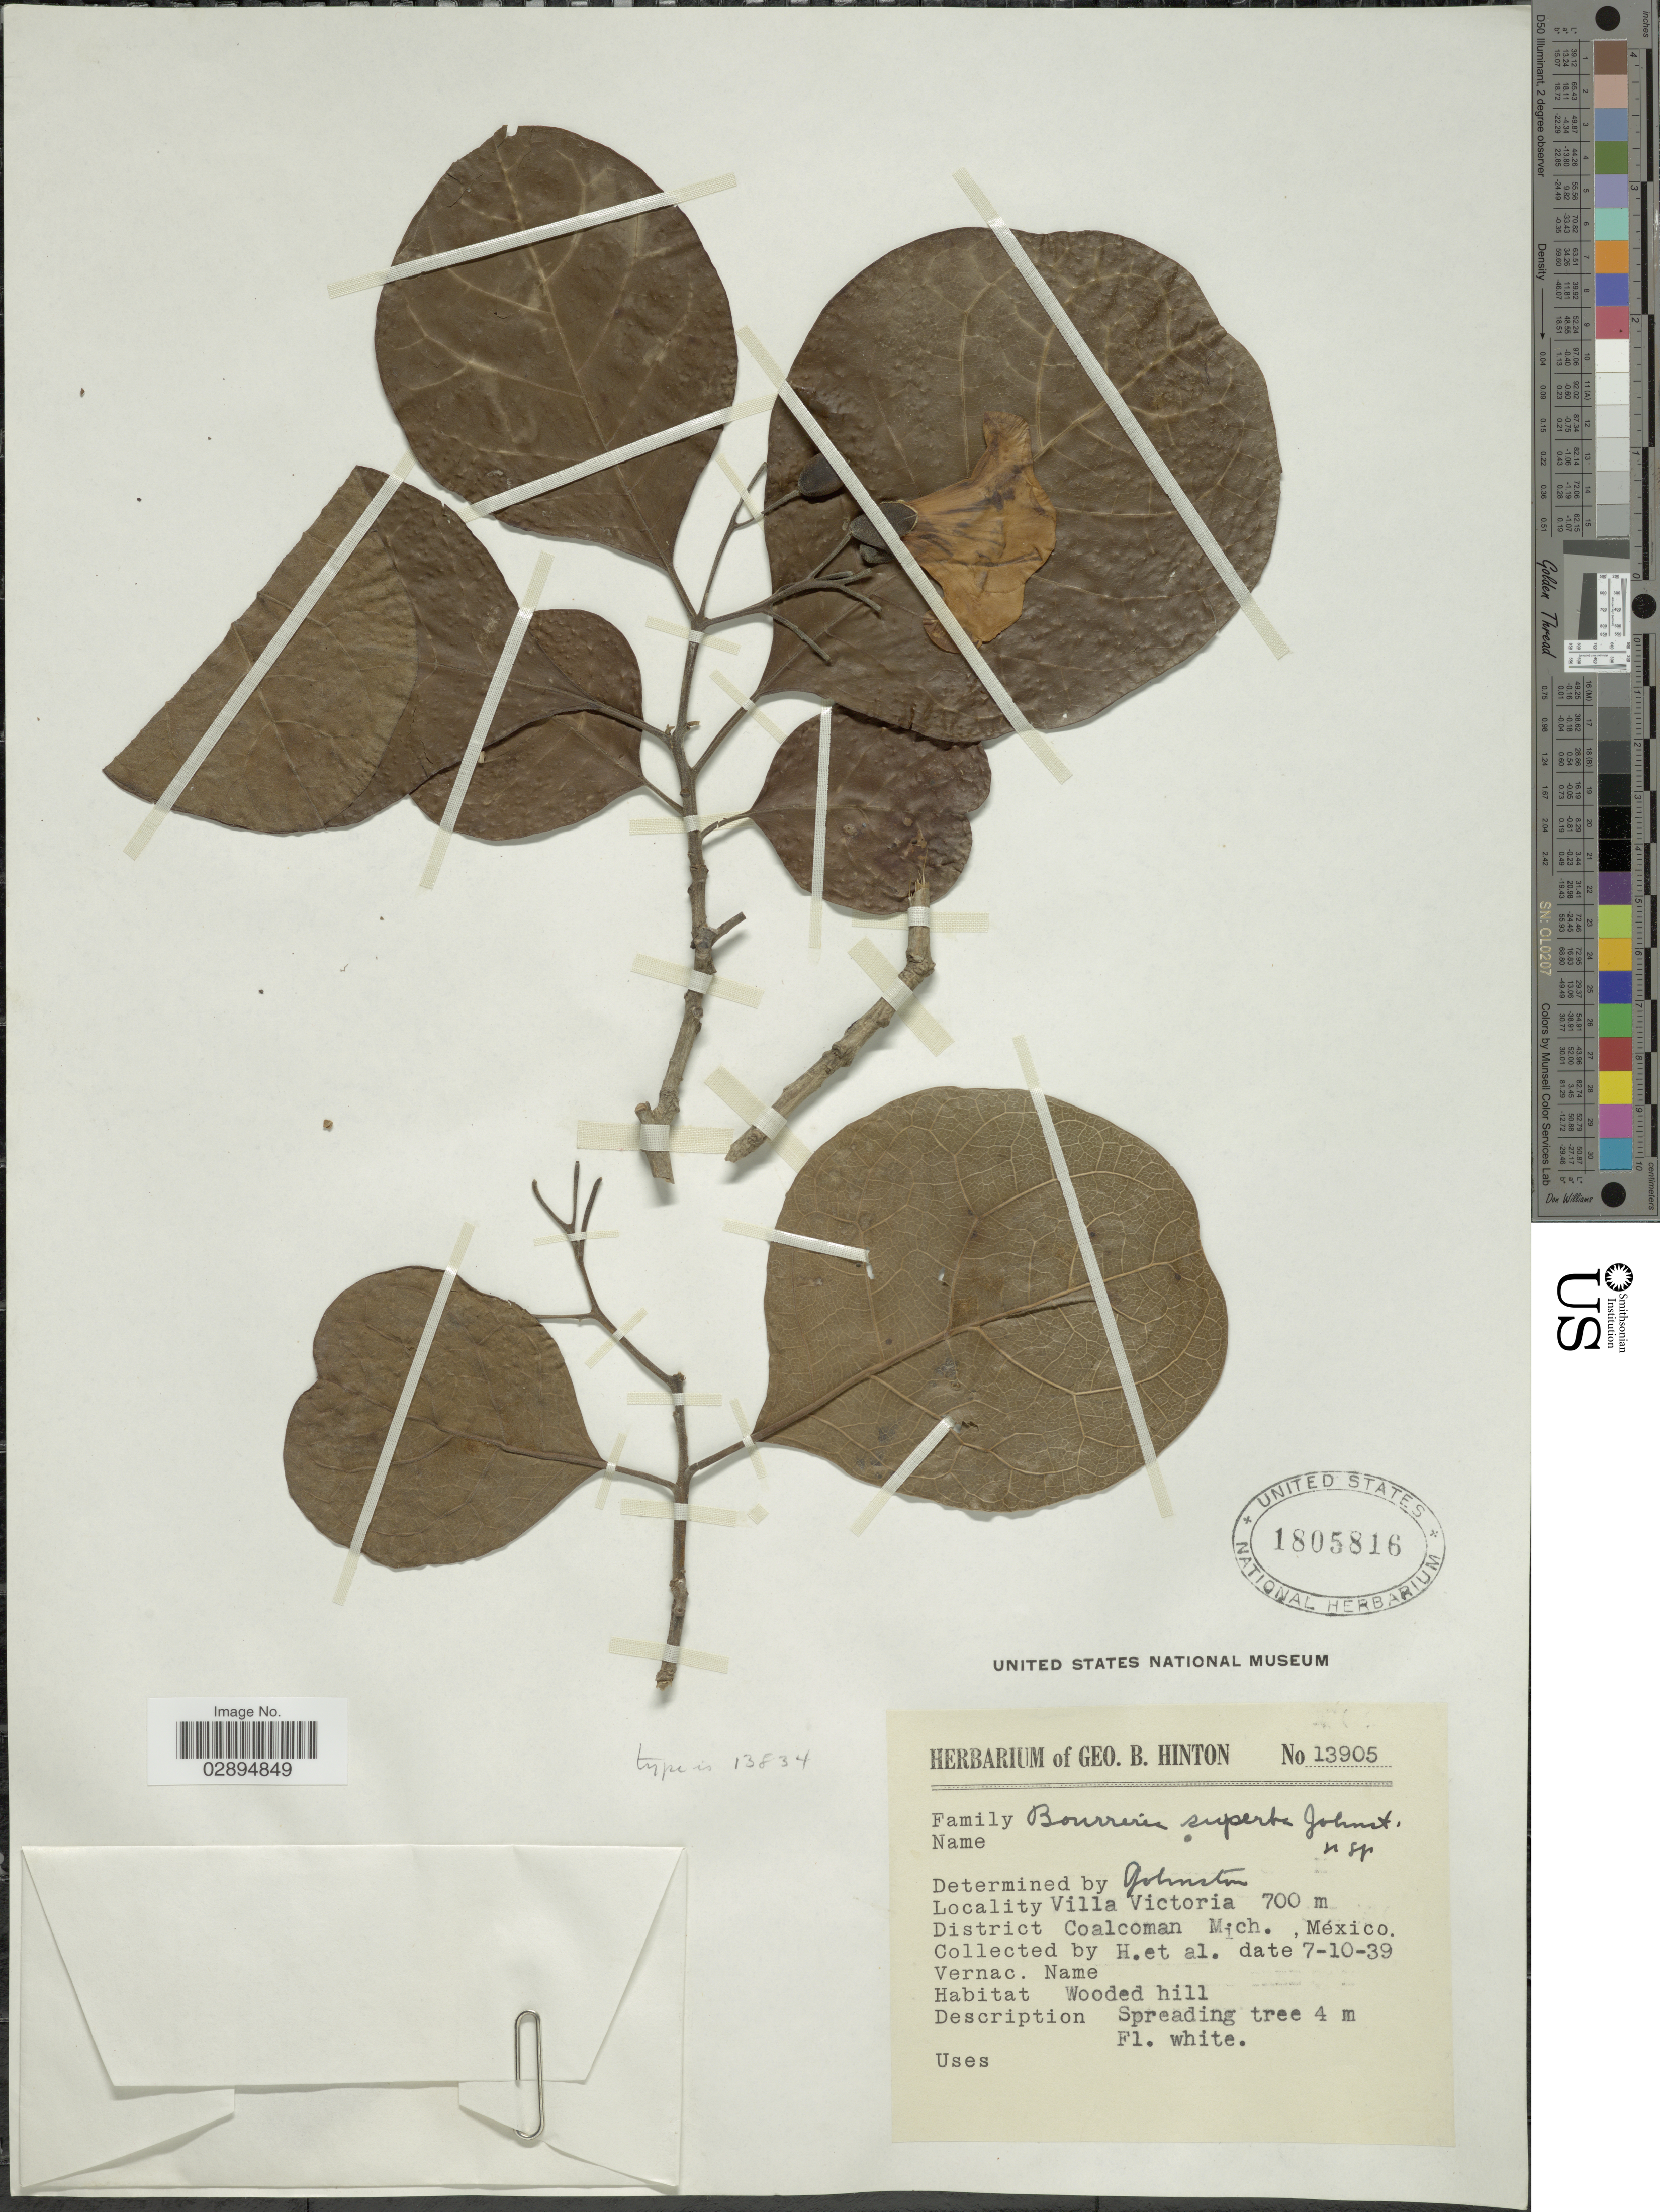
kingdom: Plantae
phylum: Tracheophyta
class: Magnoliopsida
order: Boraginales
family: Ehretiaceae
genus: Bourreria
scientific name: Bourreria superba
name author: I.M. Johnst.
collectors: G. B. Hinton & et al.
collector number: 13905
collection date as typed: Transcribed d/m/y: 7/10/39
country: Mexico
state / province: Michoacán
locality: Villa Victoria, District Coalcoman.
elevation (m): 700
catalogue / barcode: US 1805816